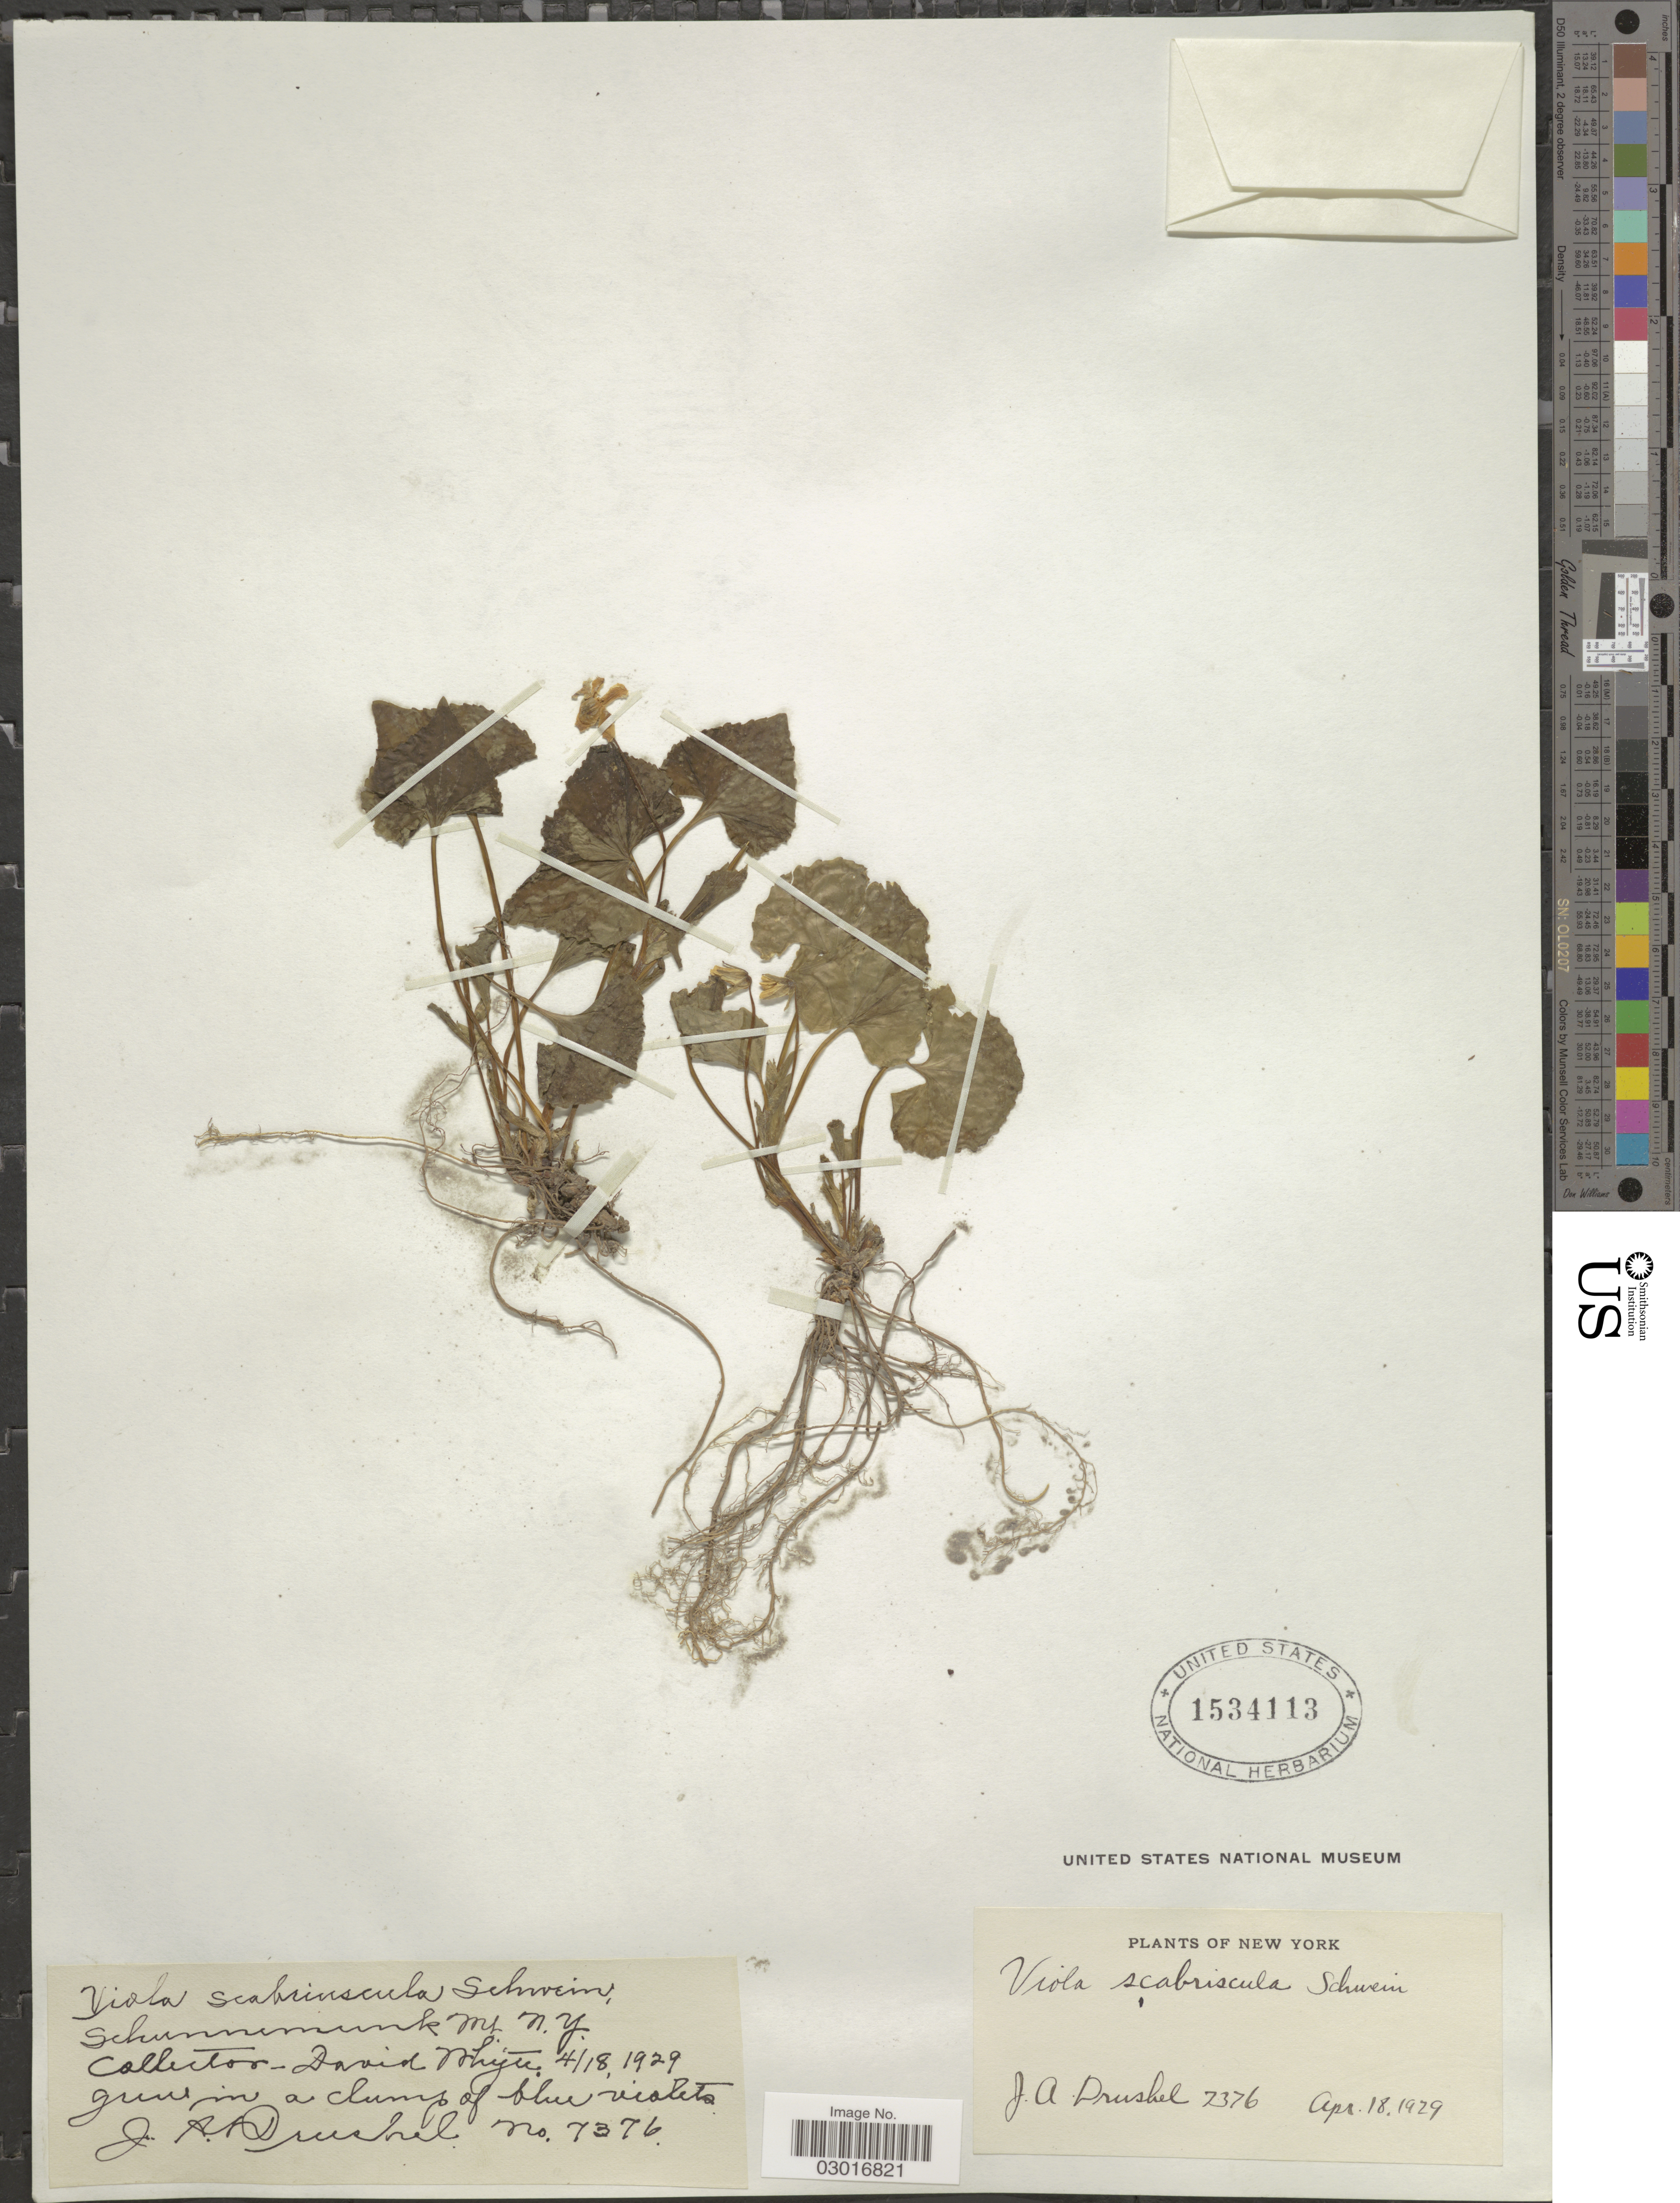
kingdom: Plantae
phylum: Tracheophyta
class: Magnoliopsida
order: Malpighiales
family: Violaceae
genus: Viola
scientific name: Viola scabriuscula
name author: (Torr. & A. Gray) Shafer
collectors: D. Whyte & J. A. Drushel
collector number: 7376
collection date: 1929-04-18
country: United States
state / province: New York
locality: Schunnemunk Mt.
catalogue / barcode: US 1534113